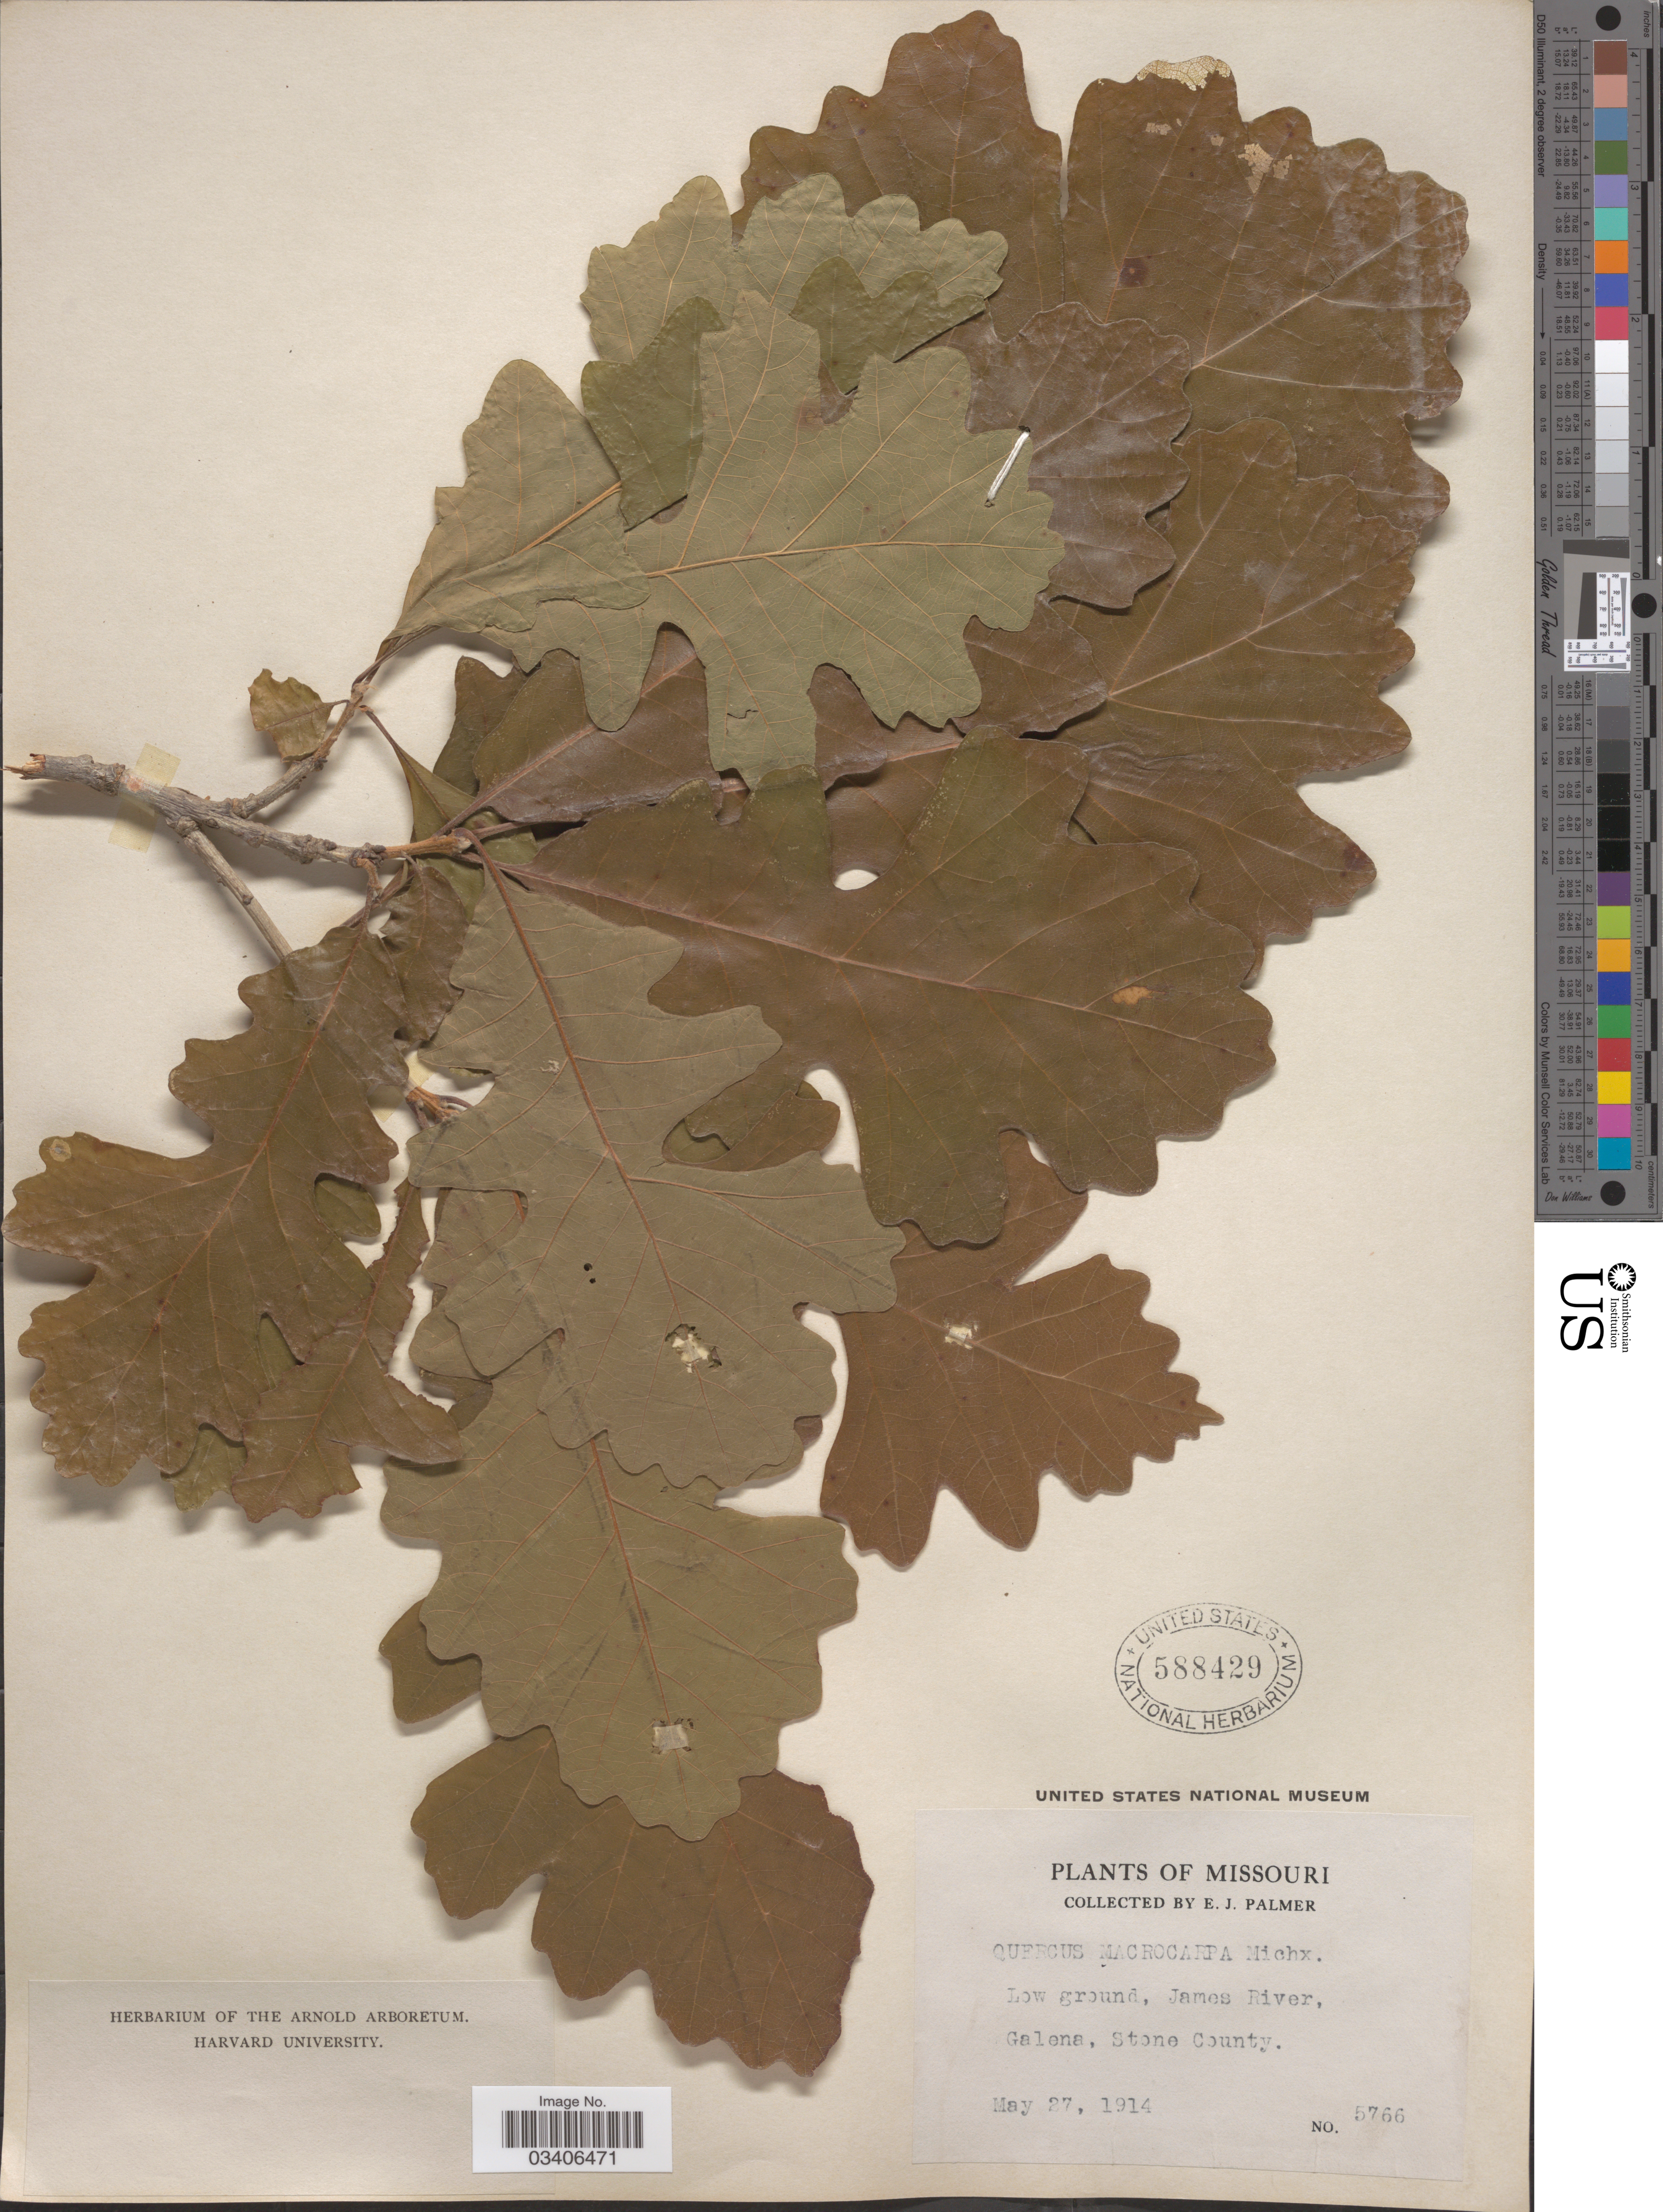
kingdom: Plantae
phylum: Tracheophyta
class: Magnoliopsida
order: Fagales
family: Fagaceae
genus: Quercus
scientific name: Quercus macrocarpa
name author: Michx.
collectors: E. J. Palmer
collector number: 5766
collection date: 1914-05-27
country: United States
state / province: Missouri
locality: Low ground, James River, Galena, Stone County.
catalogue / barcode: US 588429